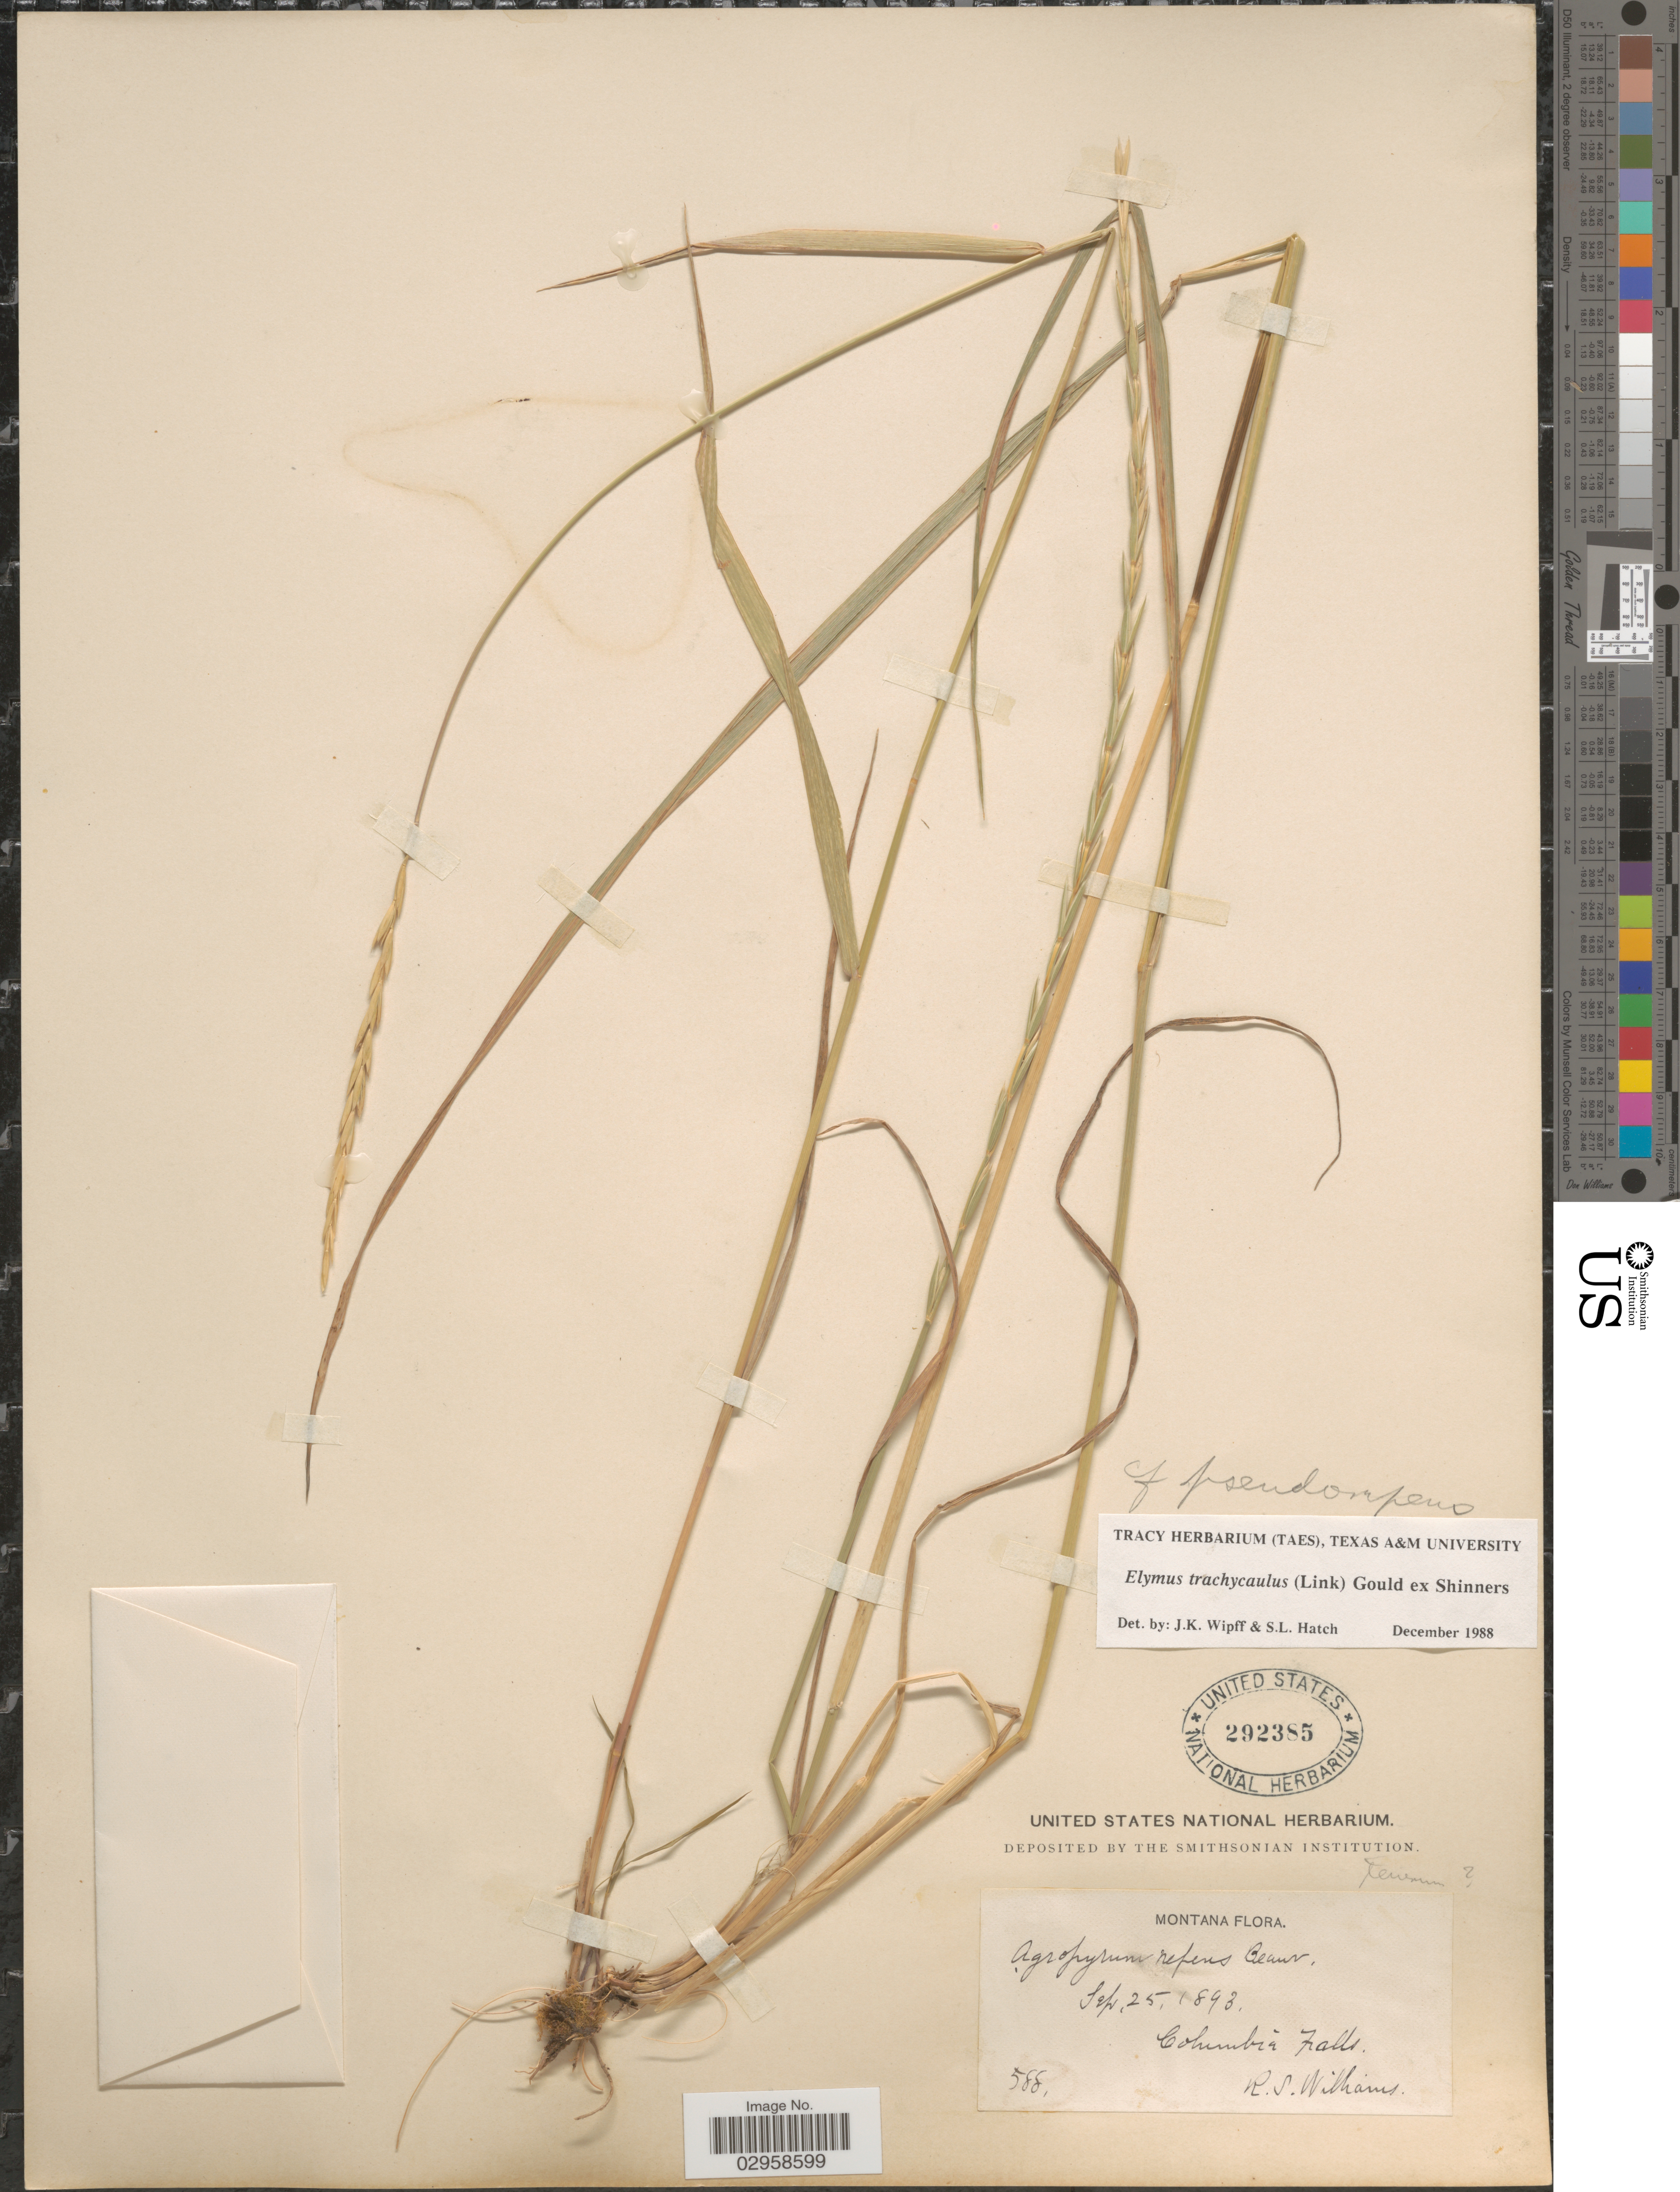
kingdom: Plantae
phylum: Tracheophyta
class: Liliopsida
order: Poales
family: Poaceae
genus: Elymus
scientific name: Elymus trachycaulus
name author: (Link) Gould ex Shinners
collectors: R. S. Williams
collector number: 588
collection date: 1893-09-25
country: United States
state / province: Montana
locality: Columbia Falls.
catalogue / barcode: US 292385